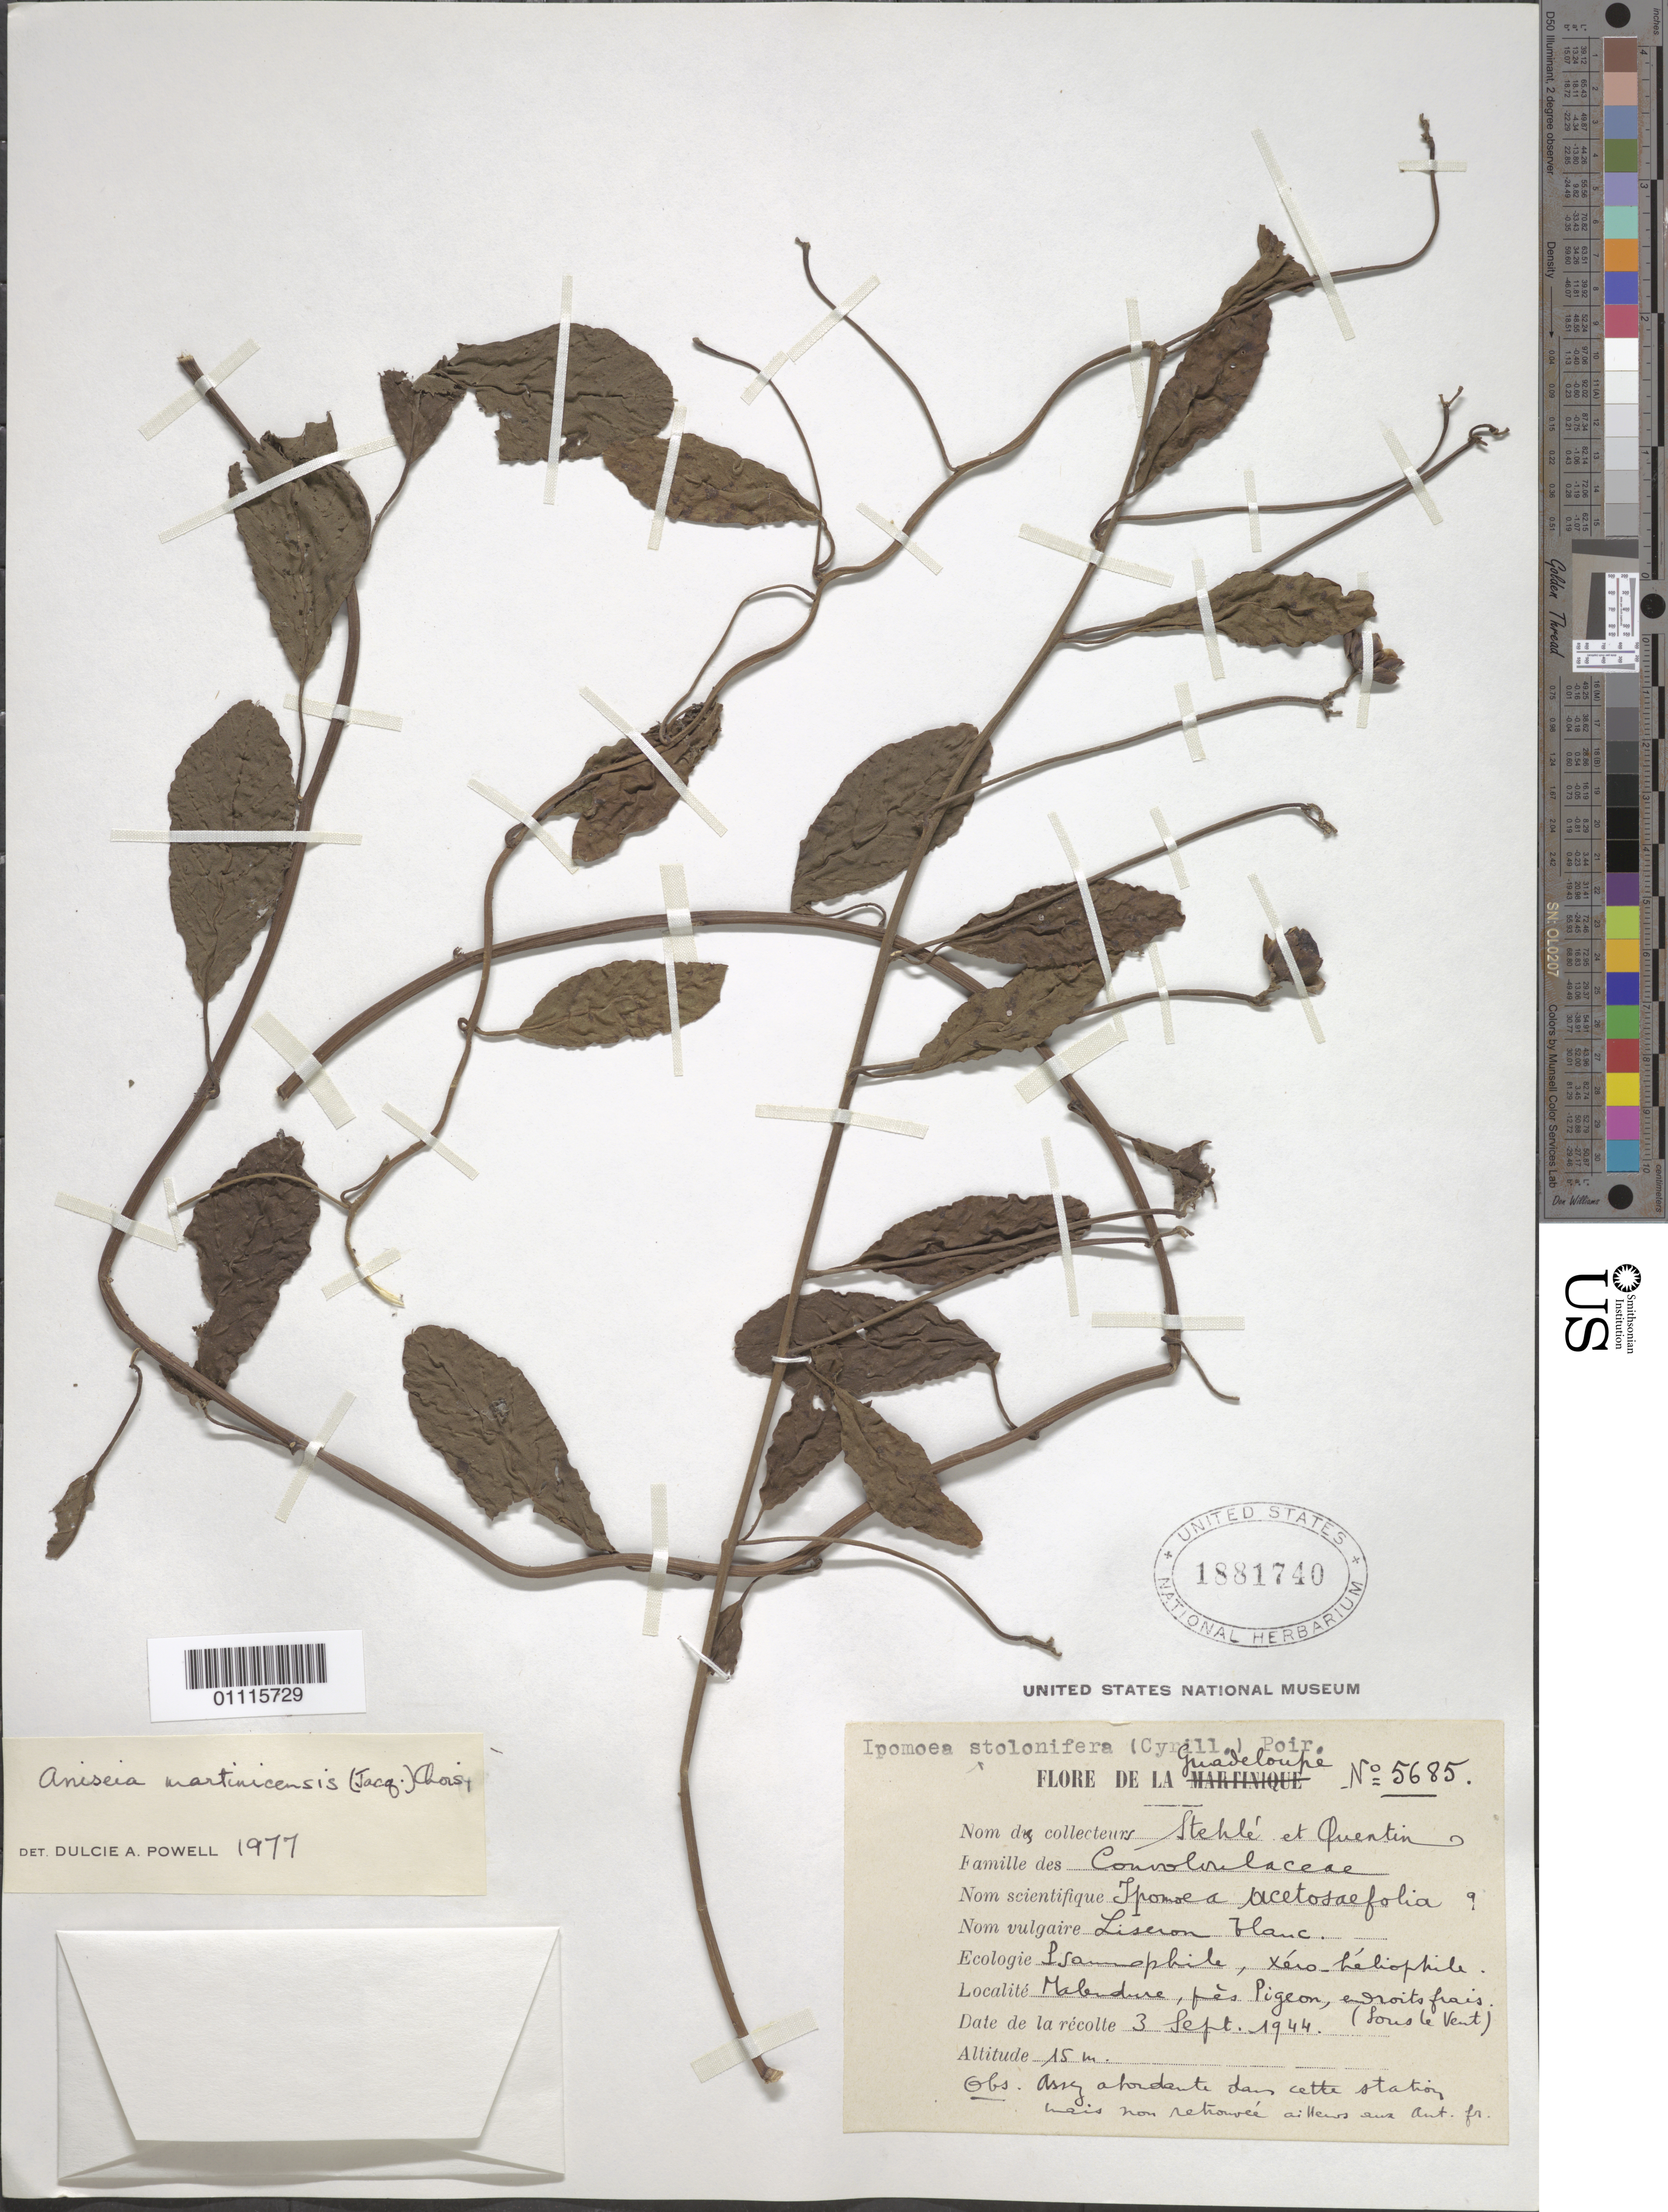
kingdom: Plantae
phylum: Tracheophyta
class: Magnoliopsida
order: Solanales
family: Convolvulaceae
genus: Aniseia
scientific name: Aniseia martinicensis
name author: (Jacq.) Choisy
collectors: H. Stehlé & L. Quentin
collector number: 5685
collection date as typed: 03 Sep 1944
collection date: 1944-09-03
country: Guadeloupe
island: Basse Terre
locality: Malendure, pres Pigeon, endroits frais. (Sous le Veut).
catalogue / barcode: US 1881740